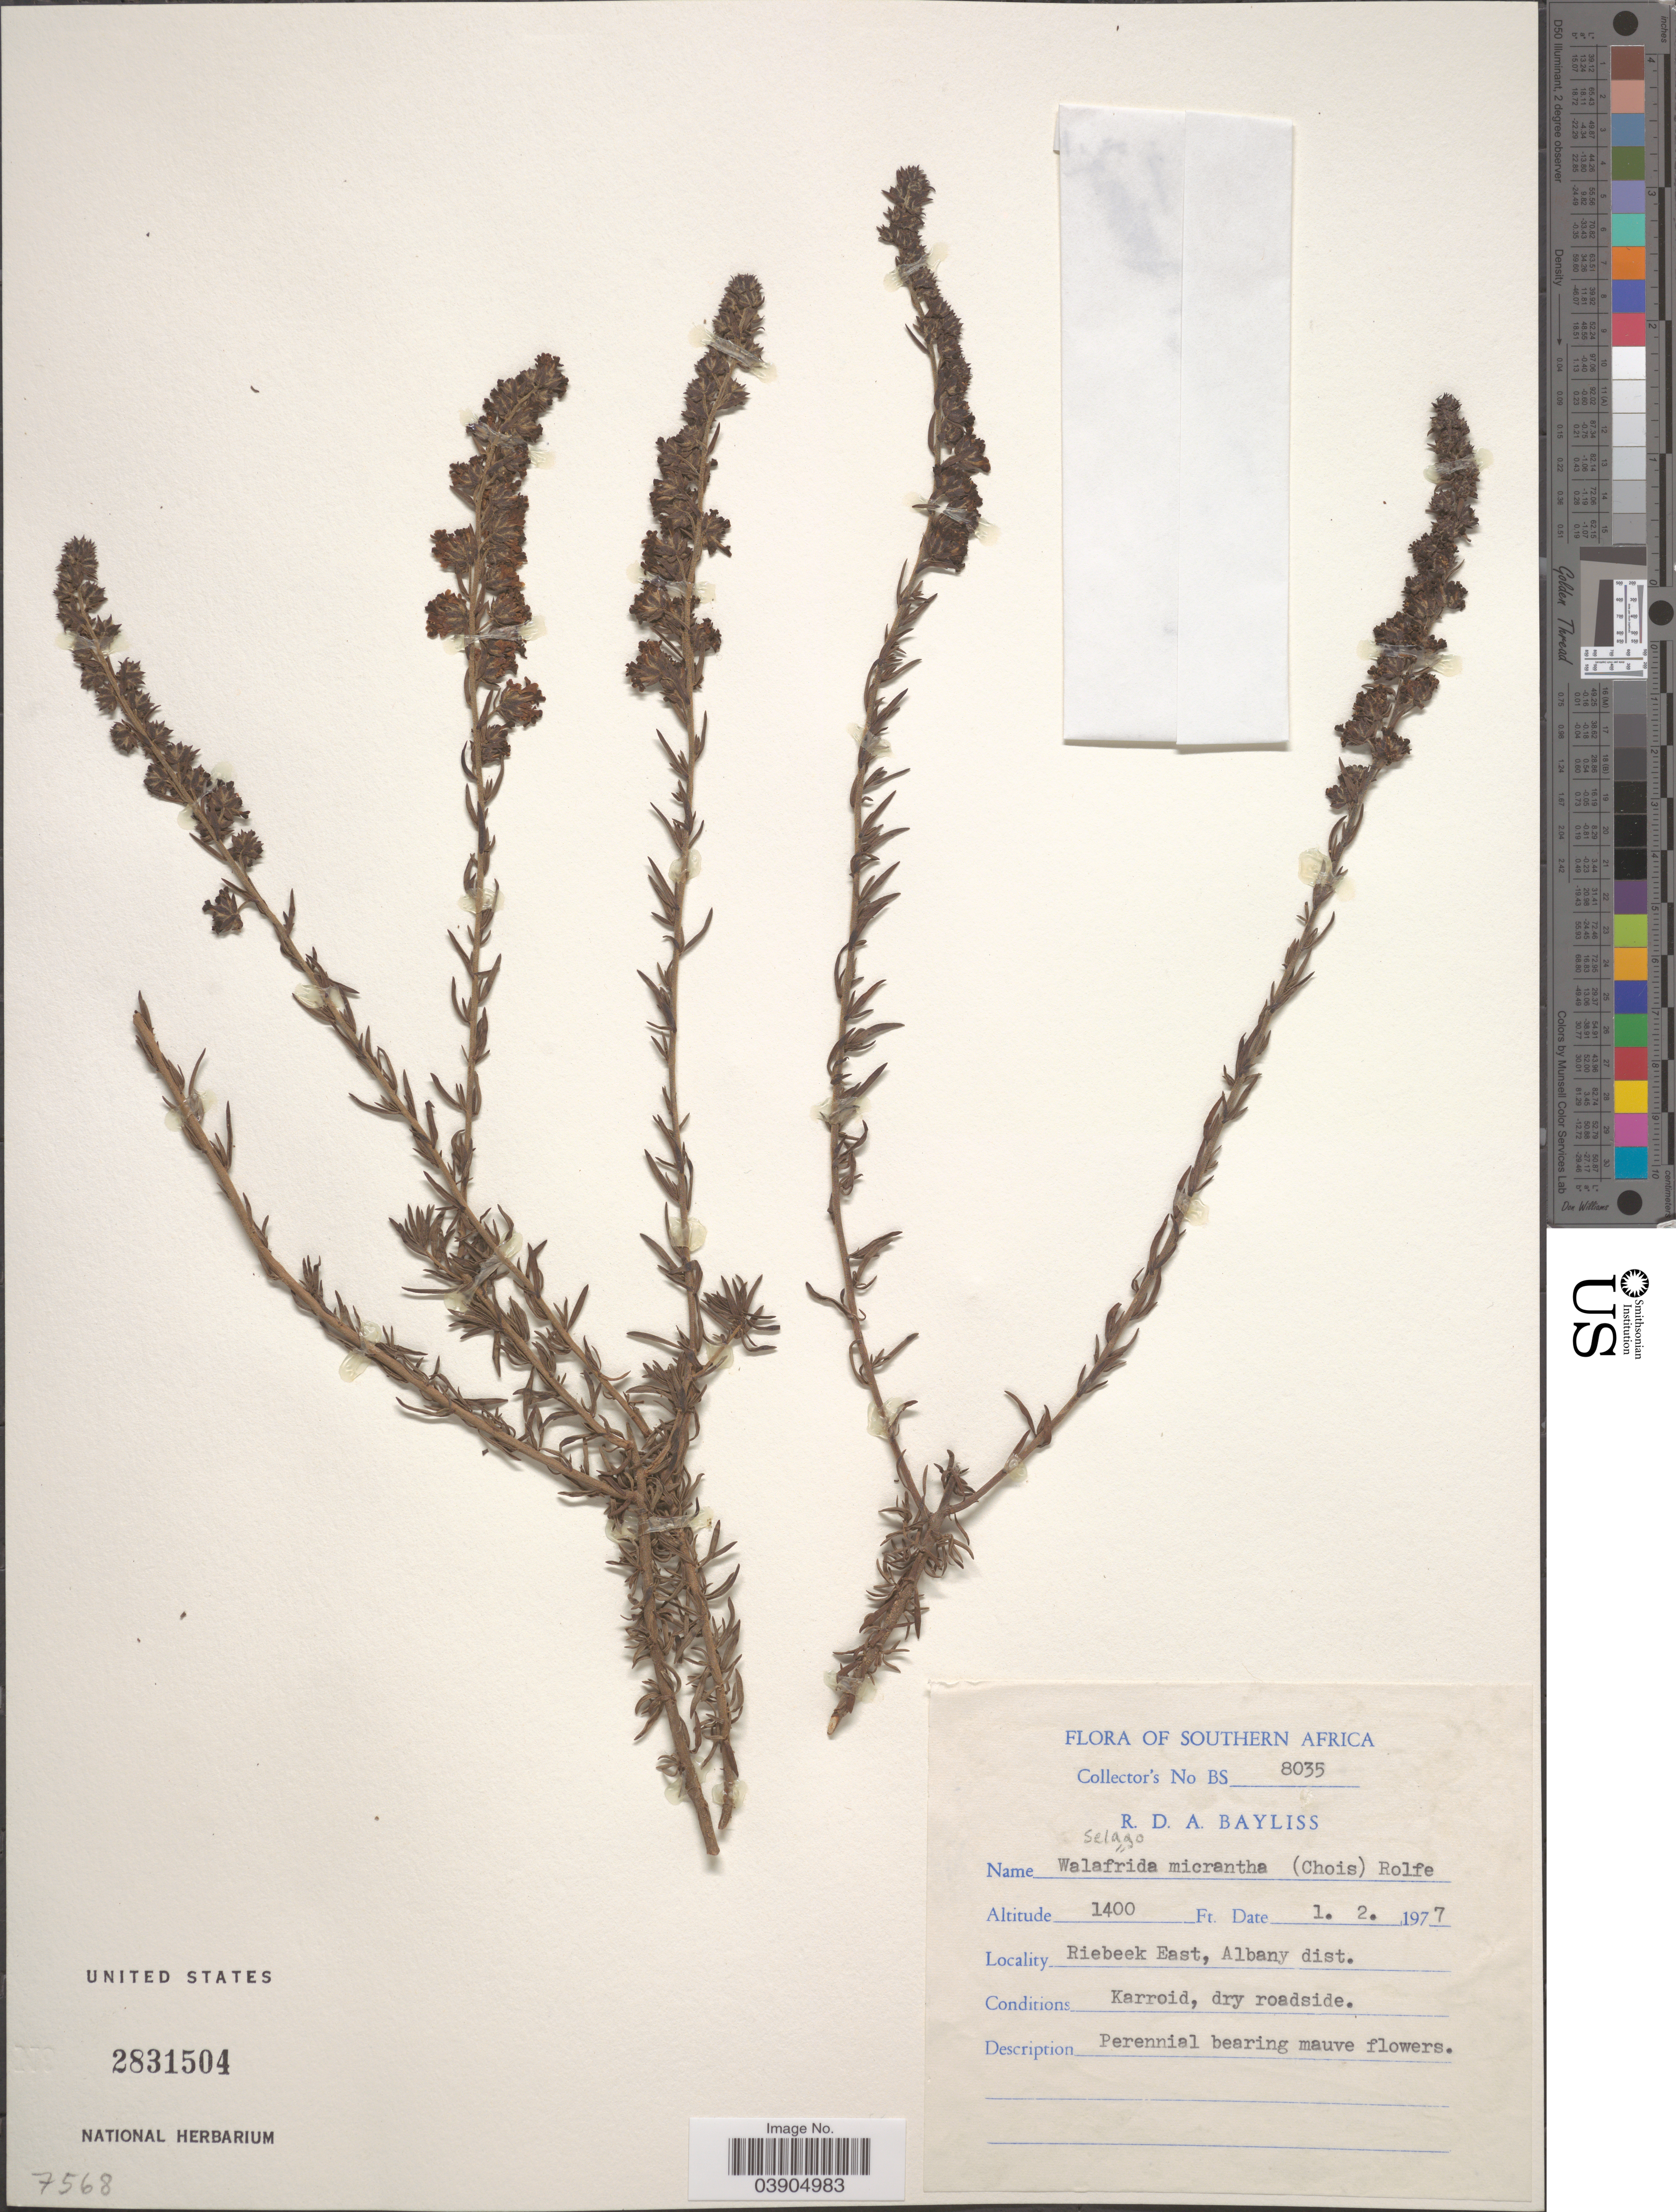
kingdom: Plantae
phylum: Tracheophyta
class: Magnoliopsida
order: Lamiales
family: Scrophulariaceae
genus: Selago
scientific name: Selago micrantha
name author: Choisy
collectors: R. Bayliss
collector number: BS8035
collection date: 1977-02-01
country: South Africa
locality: Southern Africa. Riebeek East, Albany dist.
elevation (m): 427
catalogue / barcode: US 2831504